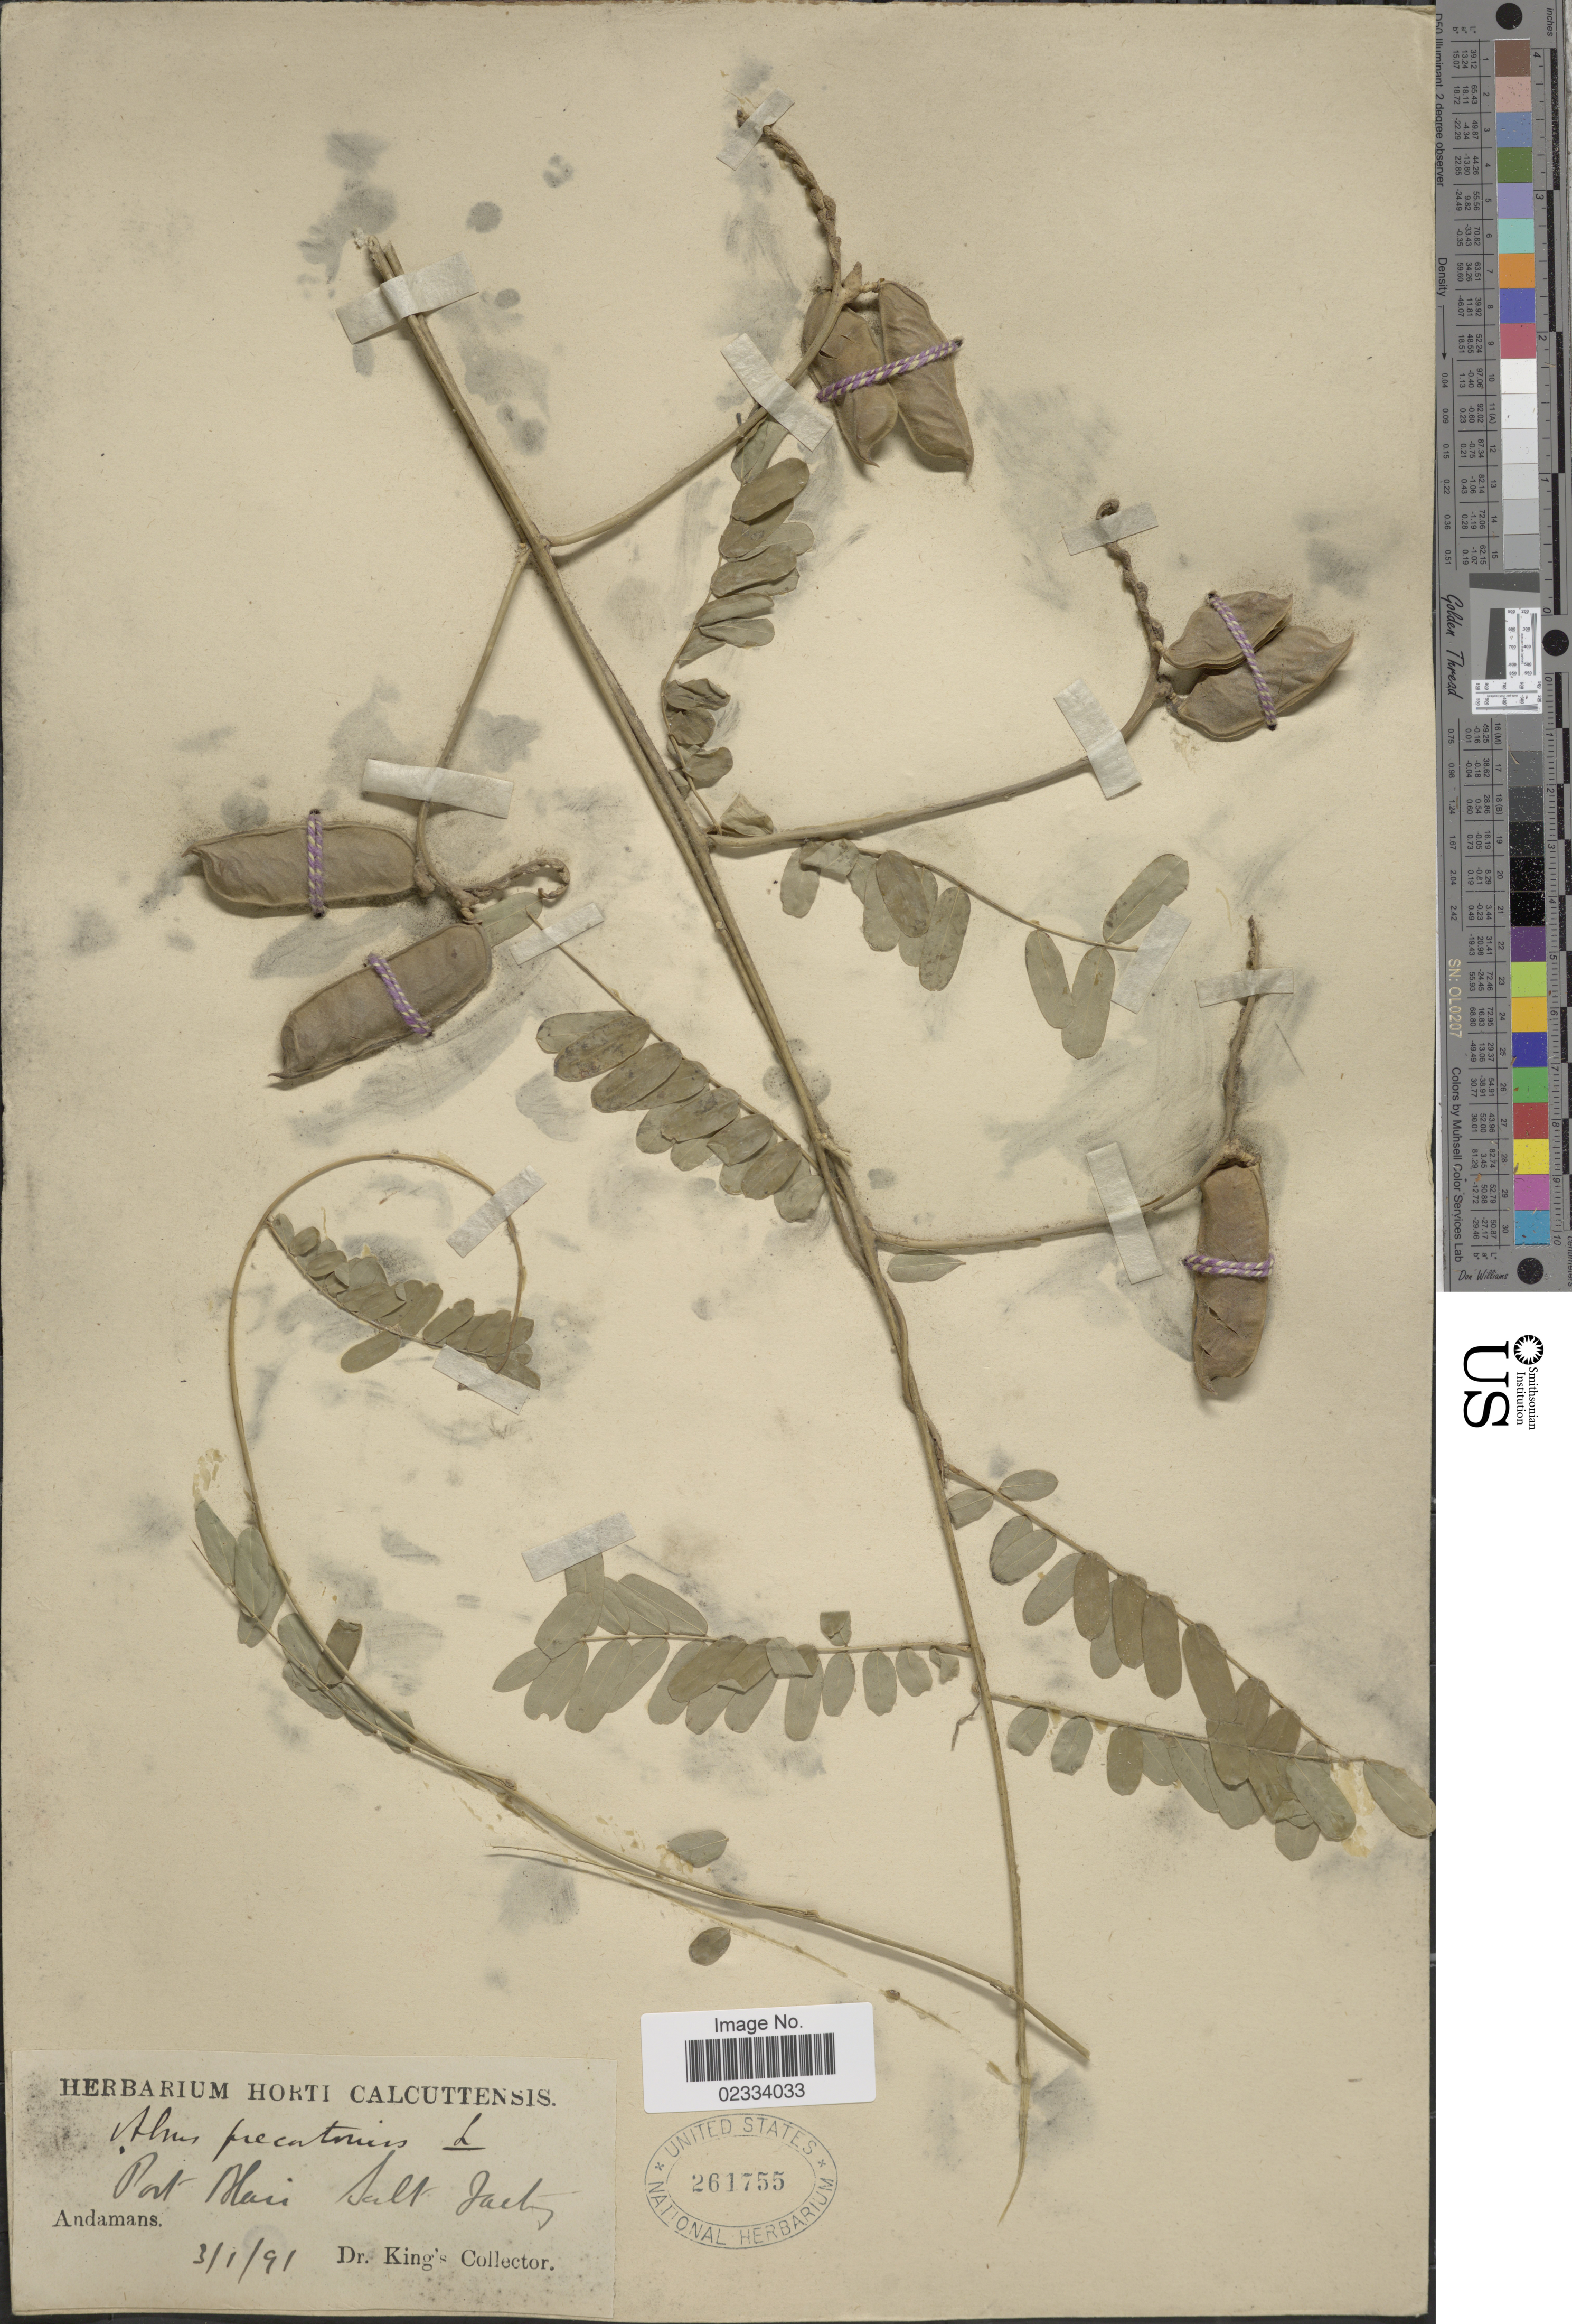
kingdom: Plantae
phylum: Tracheophyta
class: Magnoliopsida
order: Fabales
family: Fabaceae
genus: Abrus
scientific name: Abrus precatorius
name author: L.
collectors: Dr. King's collector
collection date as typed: Transcribed d/m/y: 3/1/91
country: India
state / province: Andaman and Nicobar Islands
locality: Port Blair Salt Jacts Andamans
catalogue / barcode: US 261755